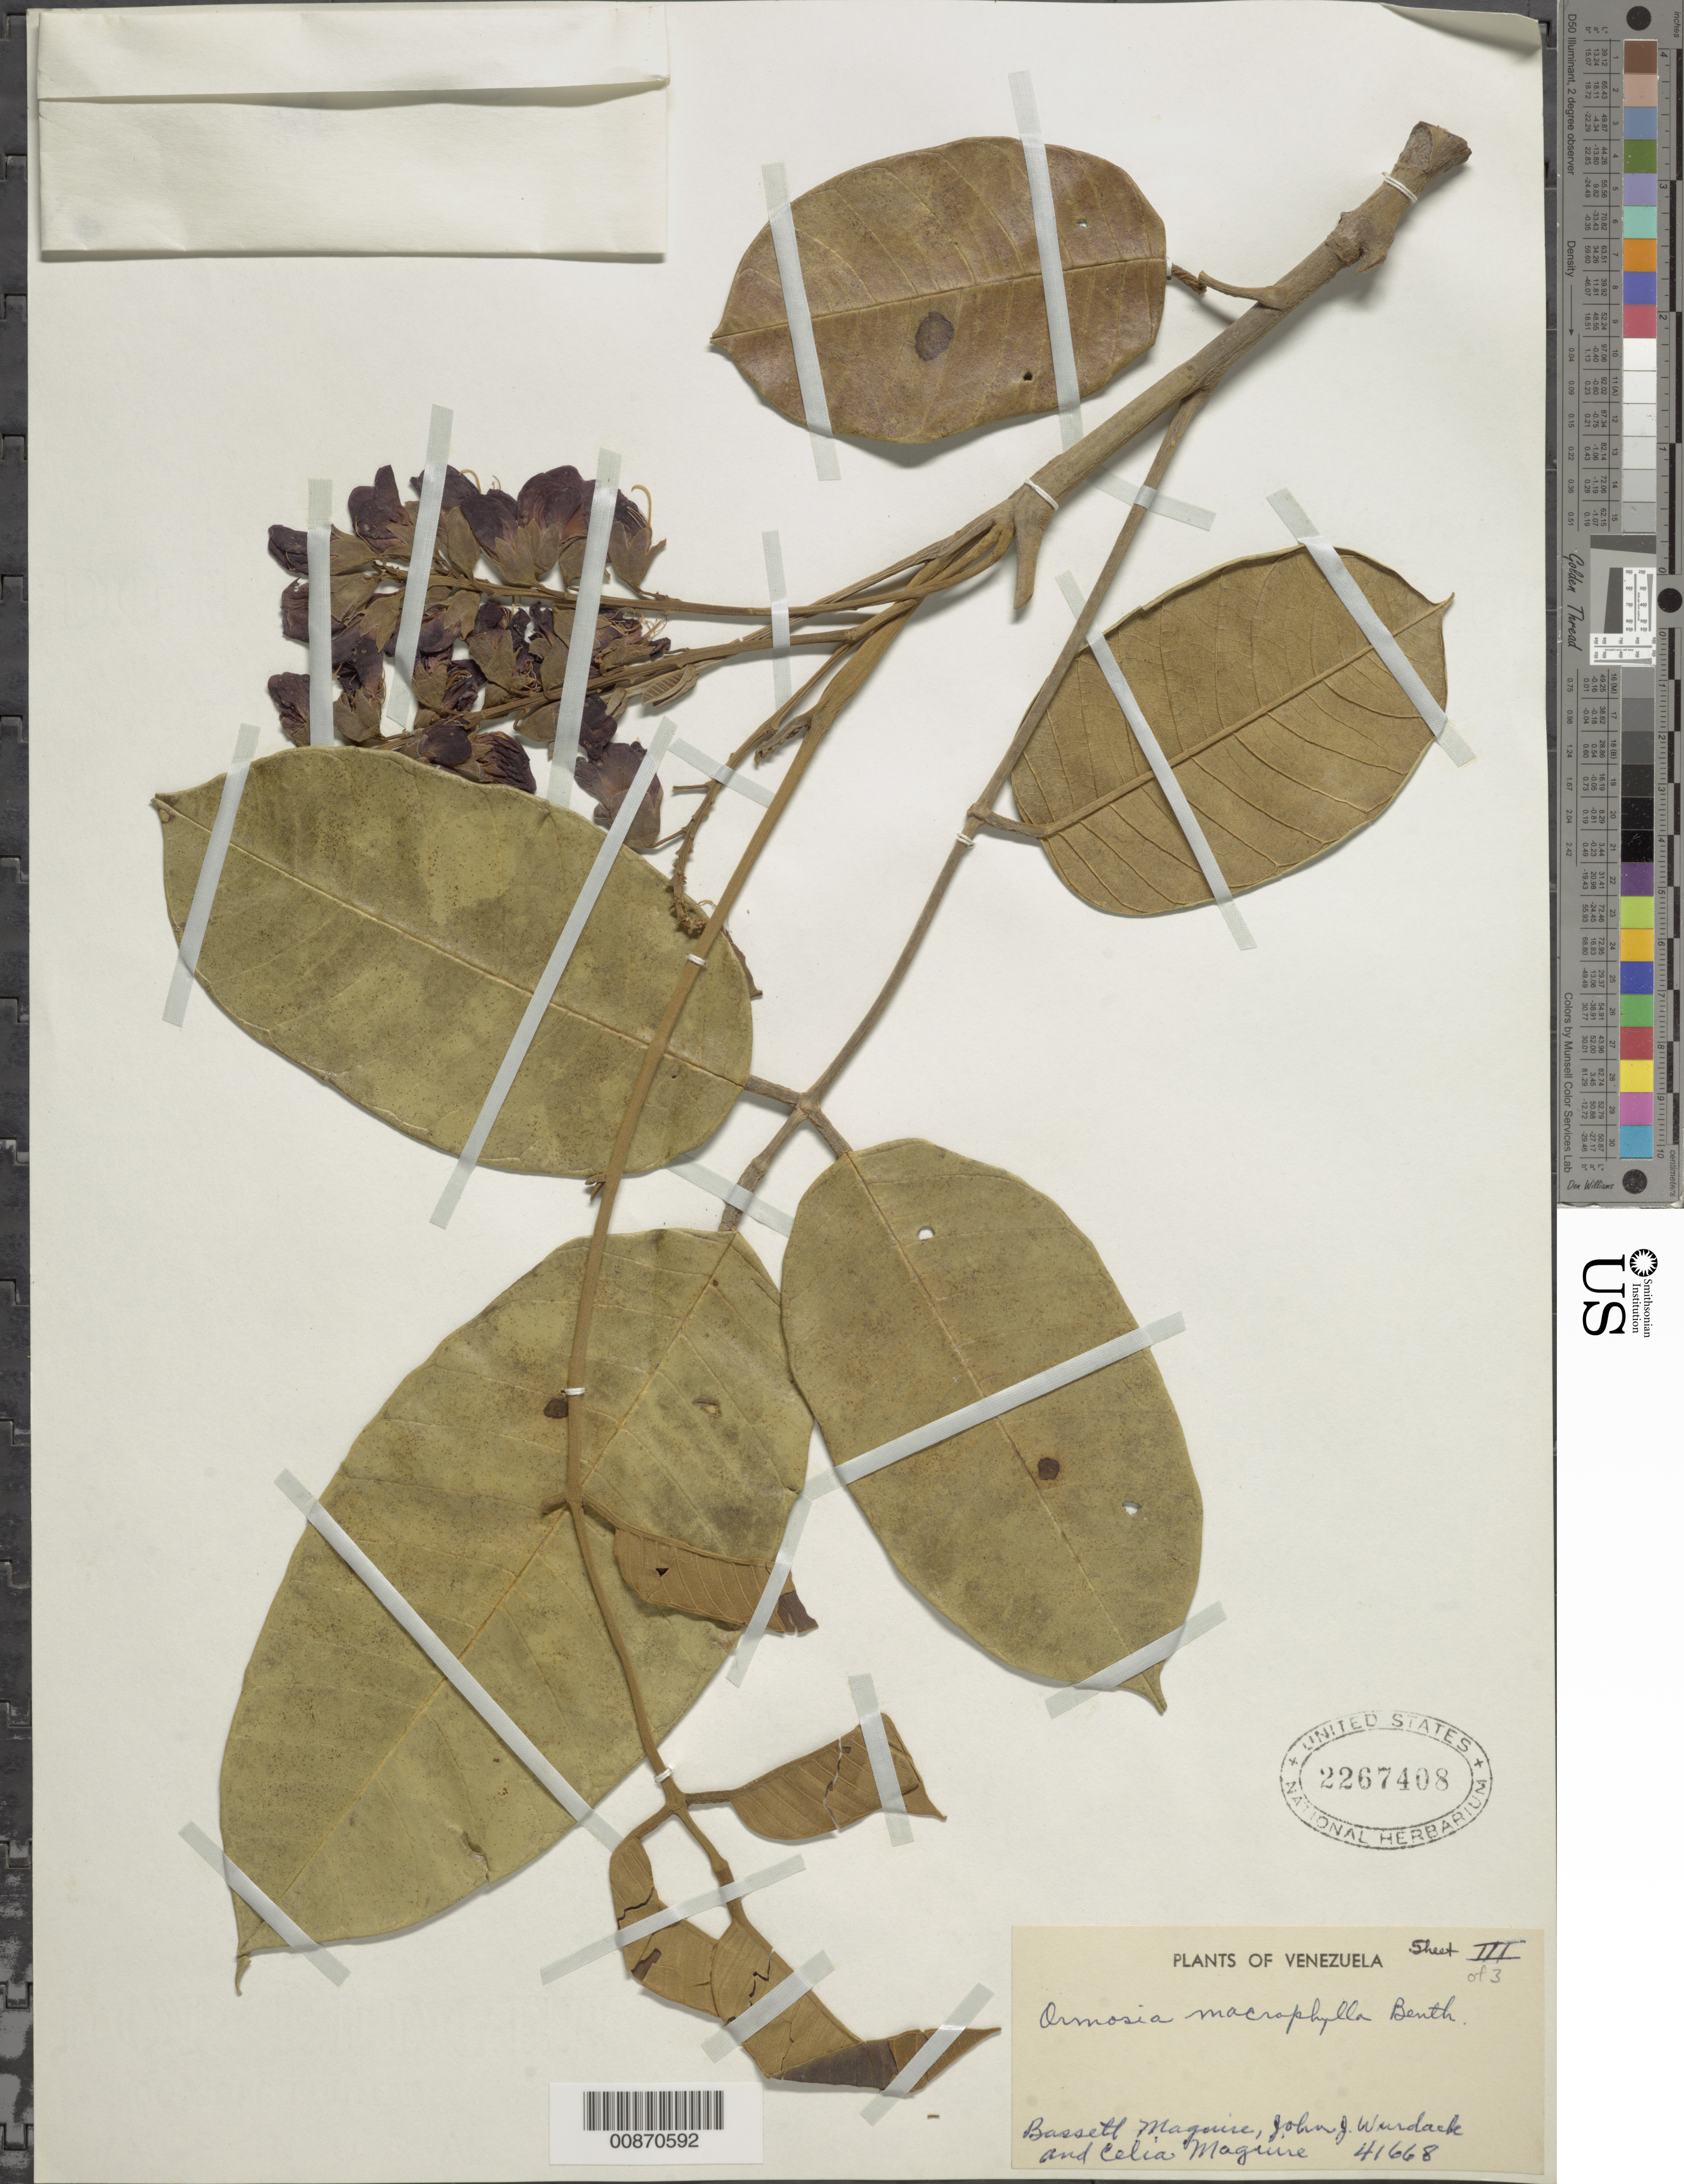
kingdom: Plantae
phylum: Tracheophyta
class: Magnoliopsida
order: Fabales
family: Fabaceae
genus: Ormosia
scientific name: Ormosia macrophylla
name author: Benth.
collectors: B. Maguire, J. J. Wurdack & C. K. Maguire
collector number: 41668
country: Venezuela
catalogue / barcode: US 2267408